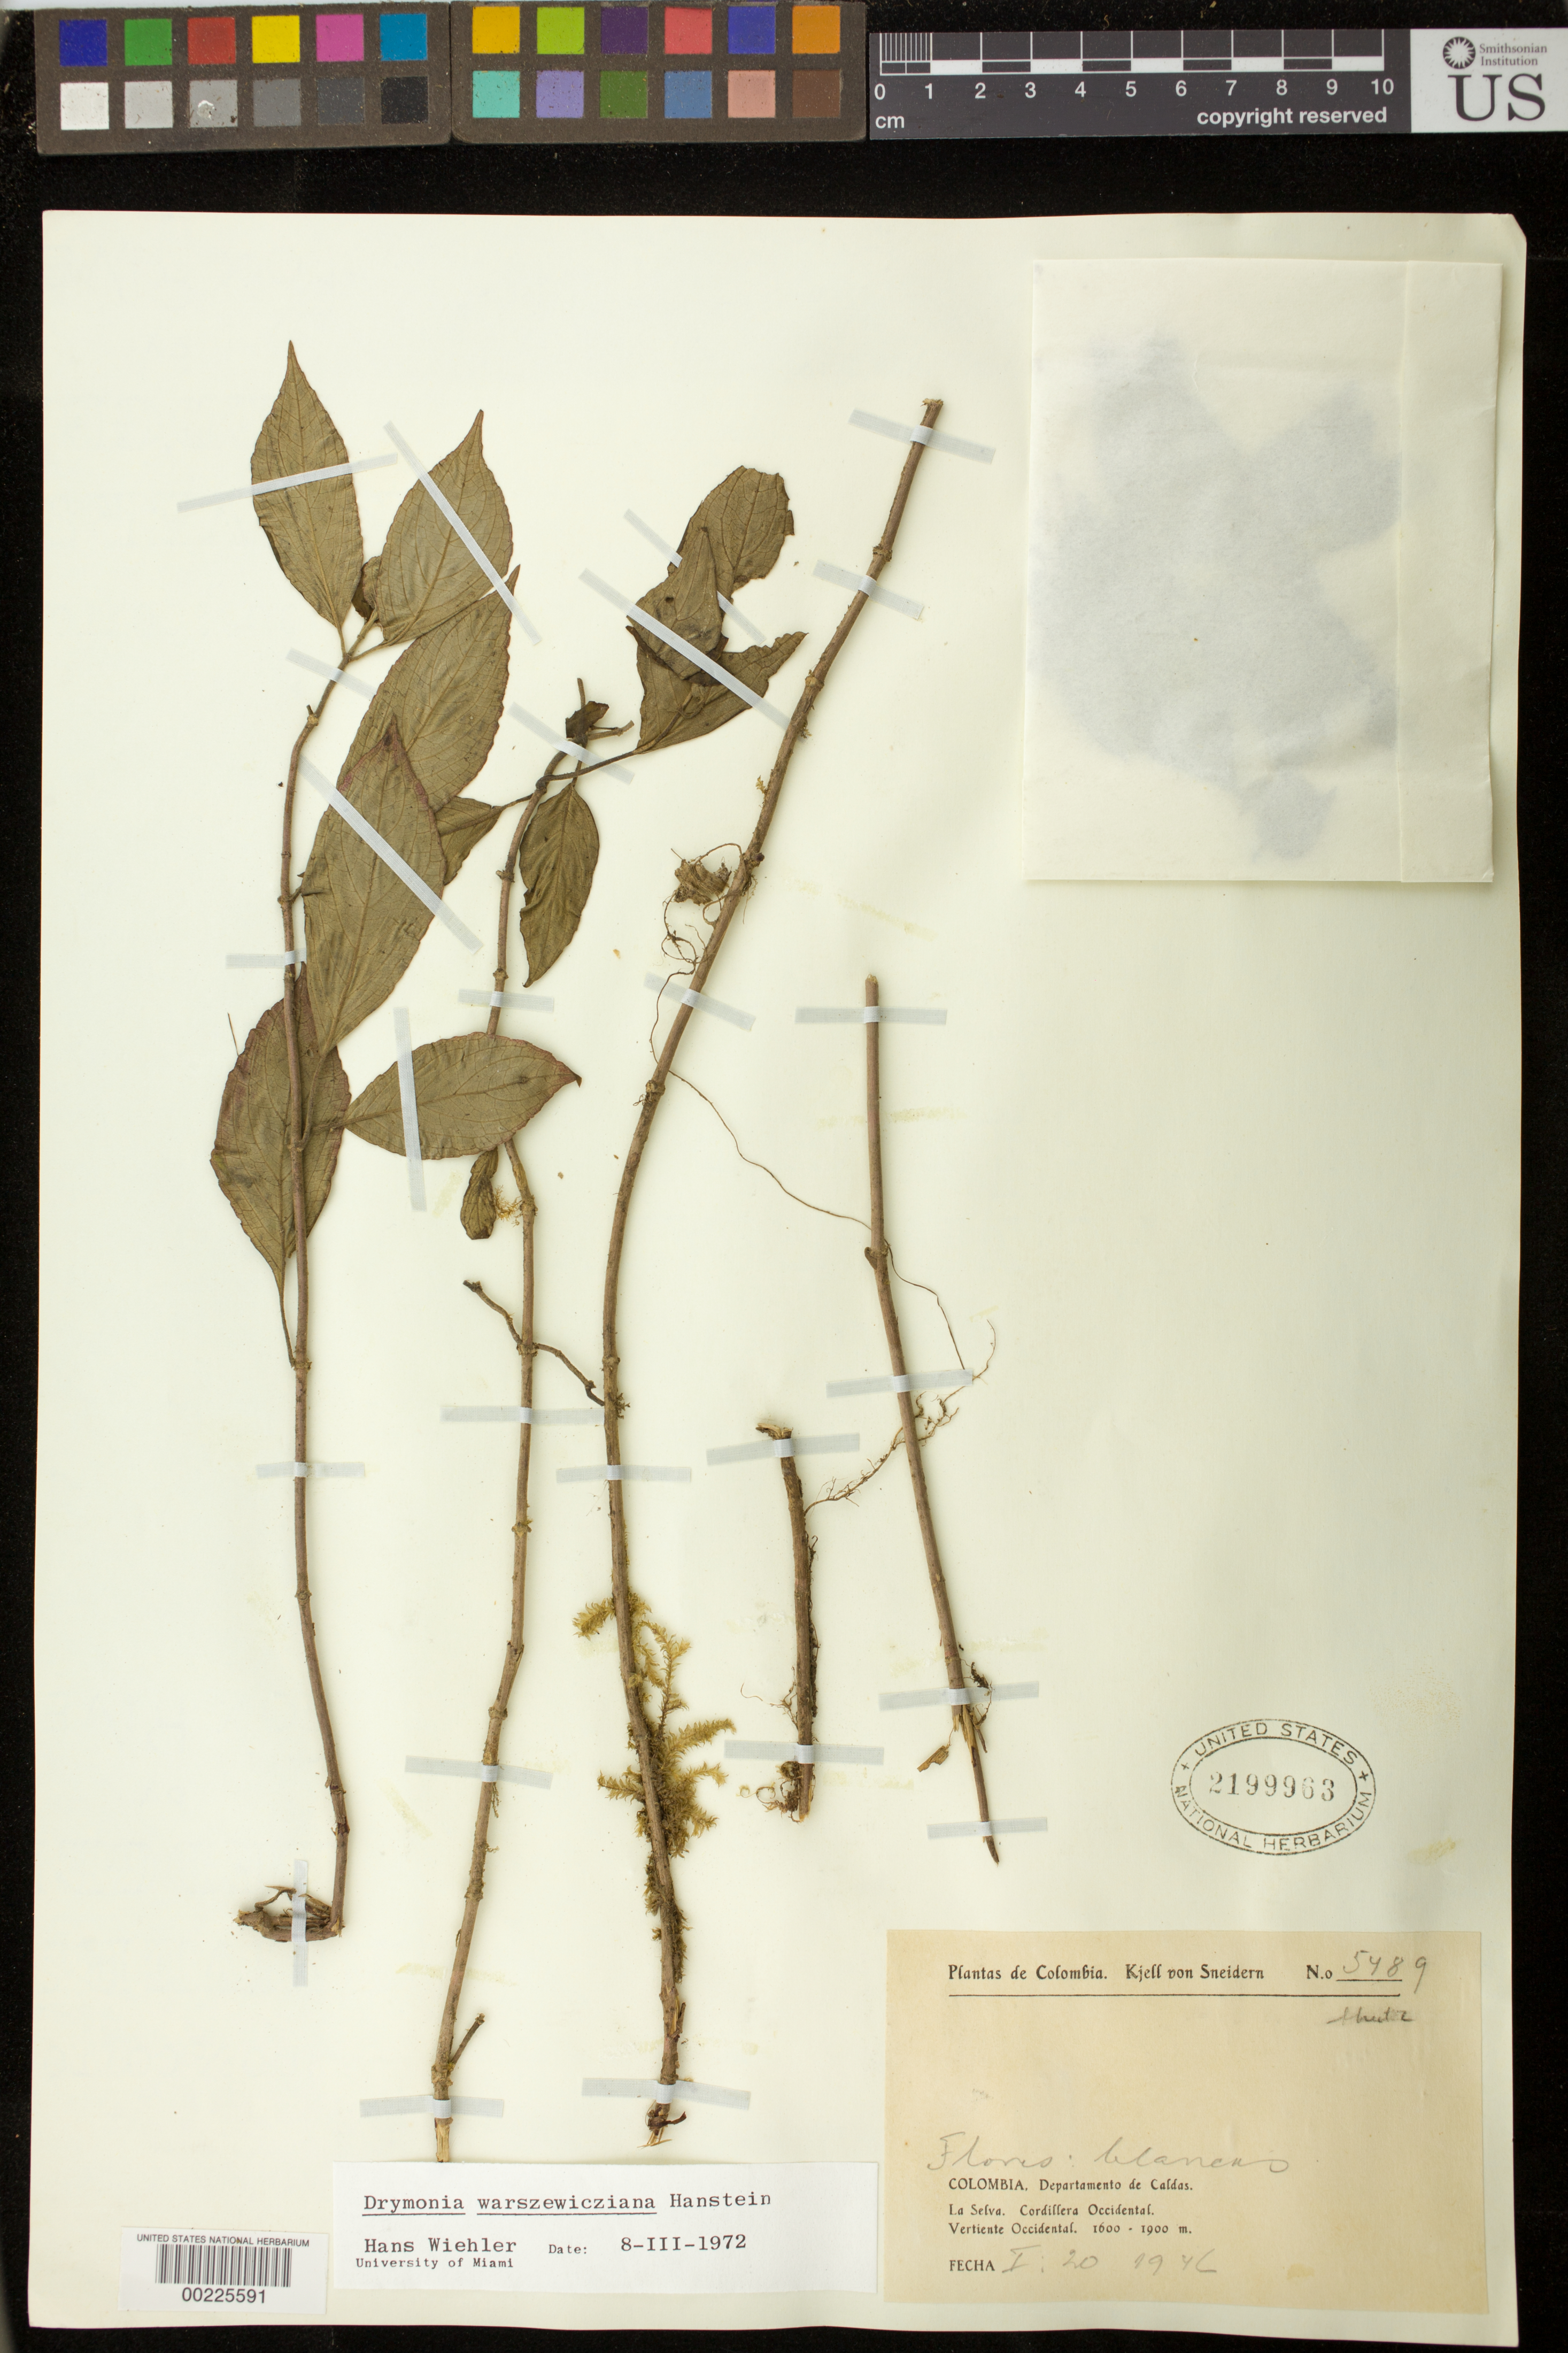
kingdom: Plantae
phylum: Tracheophyta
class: Magnoliopsida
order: Lamiales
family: Gesneriaceae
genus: Drymonia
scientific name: Drymonia warszewicziana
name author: Hanst.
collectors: K. von Sneidern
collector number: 5489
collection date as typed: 20 Jan 1946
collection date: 1946-01-20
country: Colombia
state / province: Caldas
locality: La Selva, Cordillera Occidental, western slope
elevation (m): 1600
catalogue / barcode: US 2199963